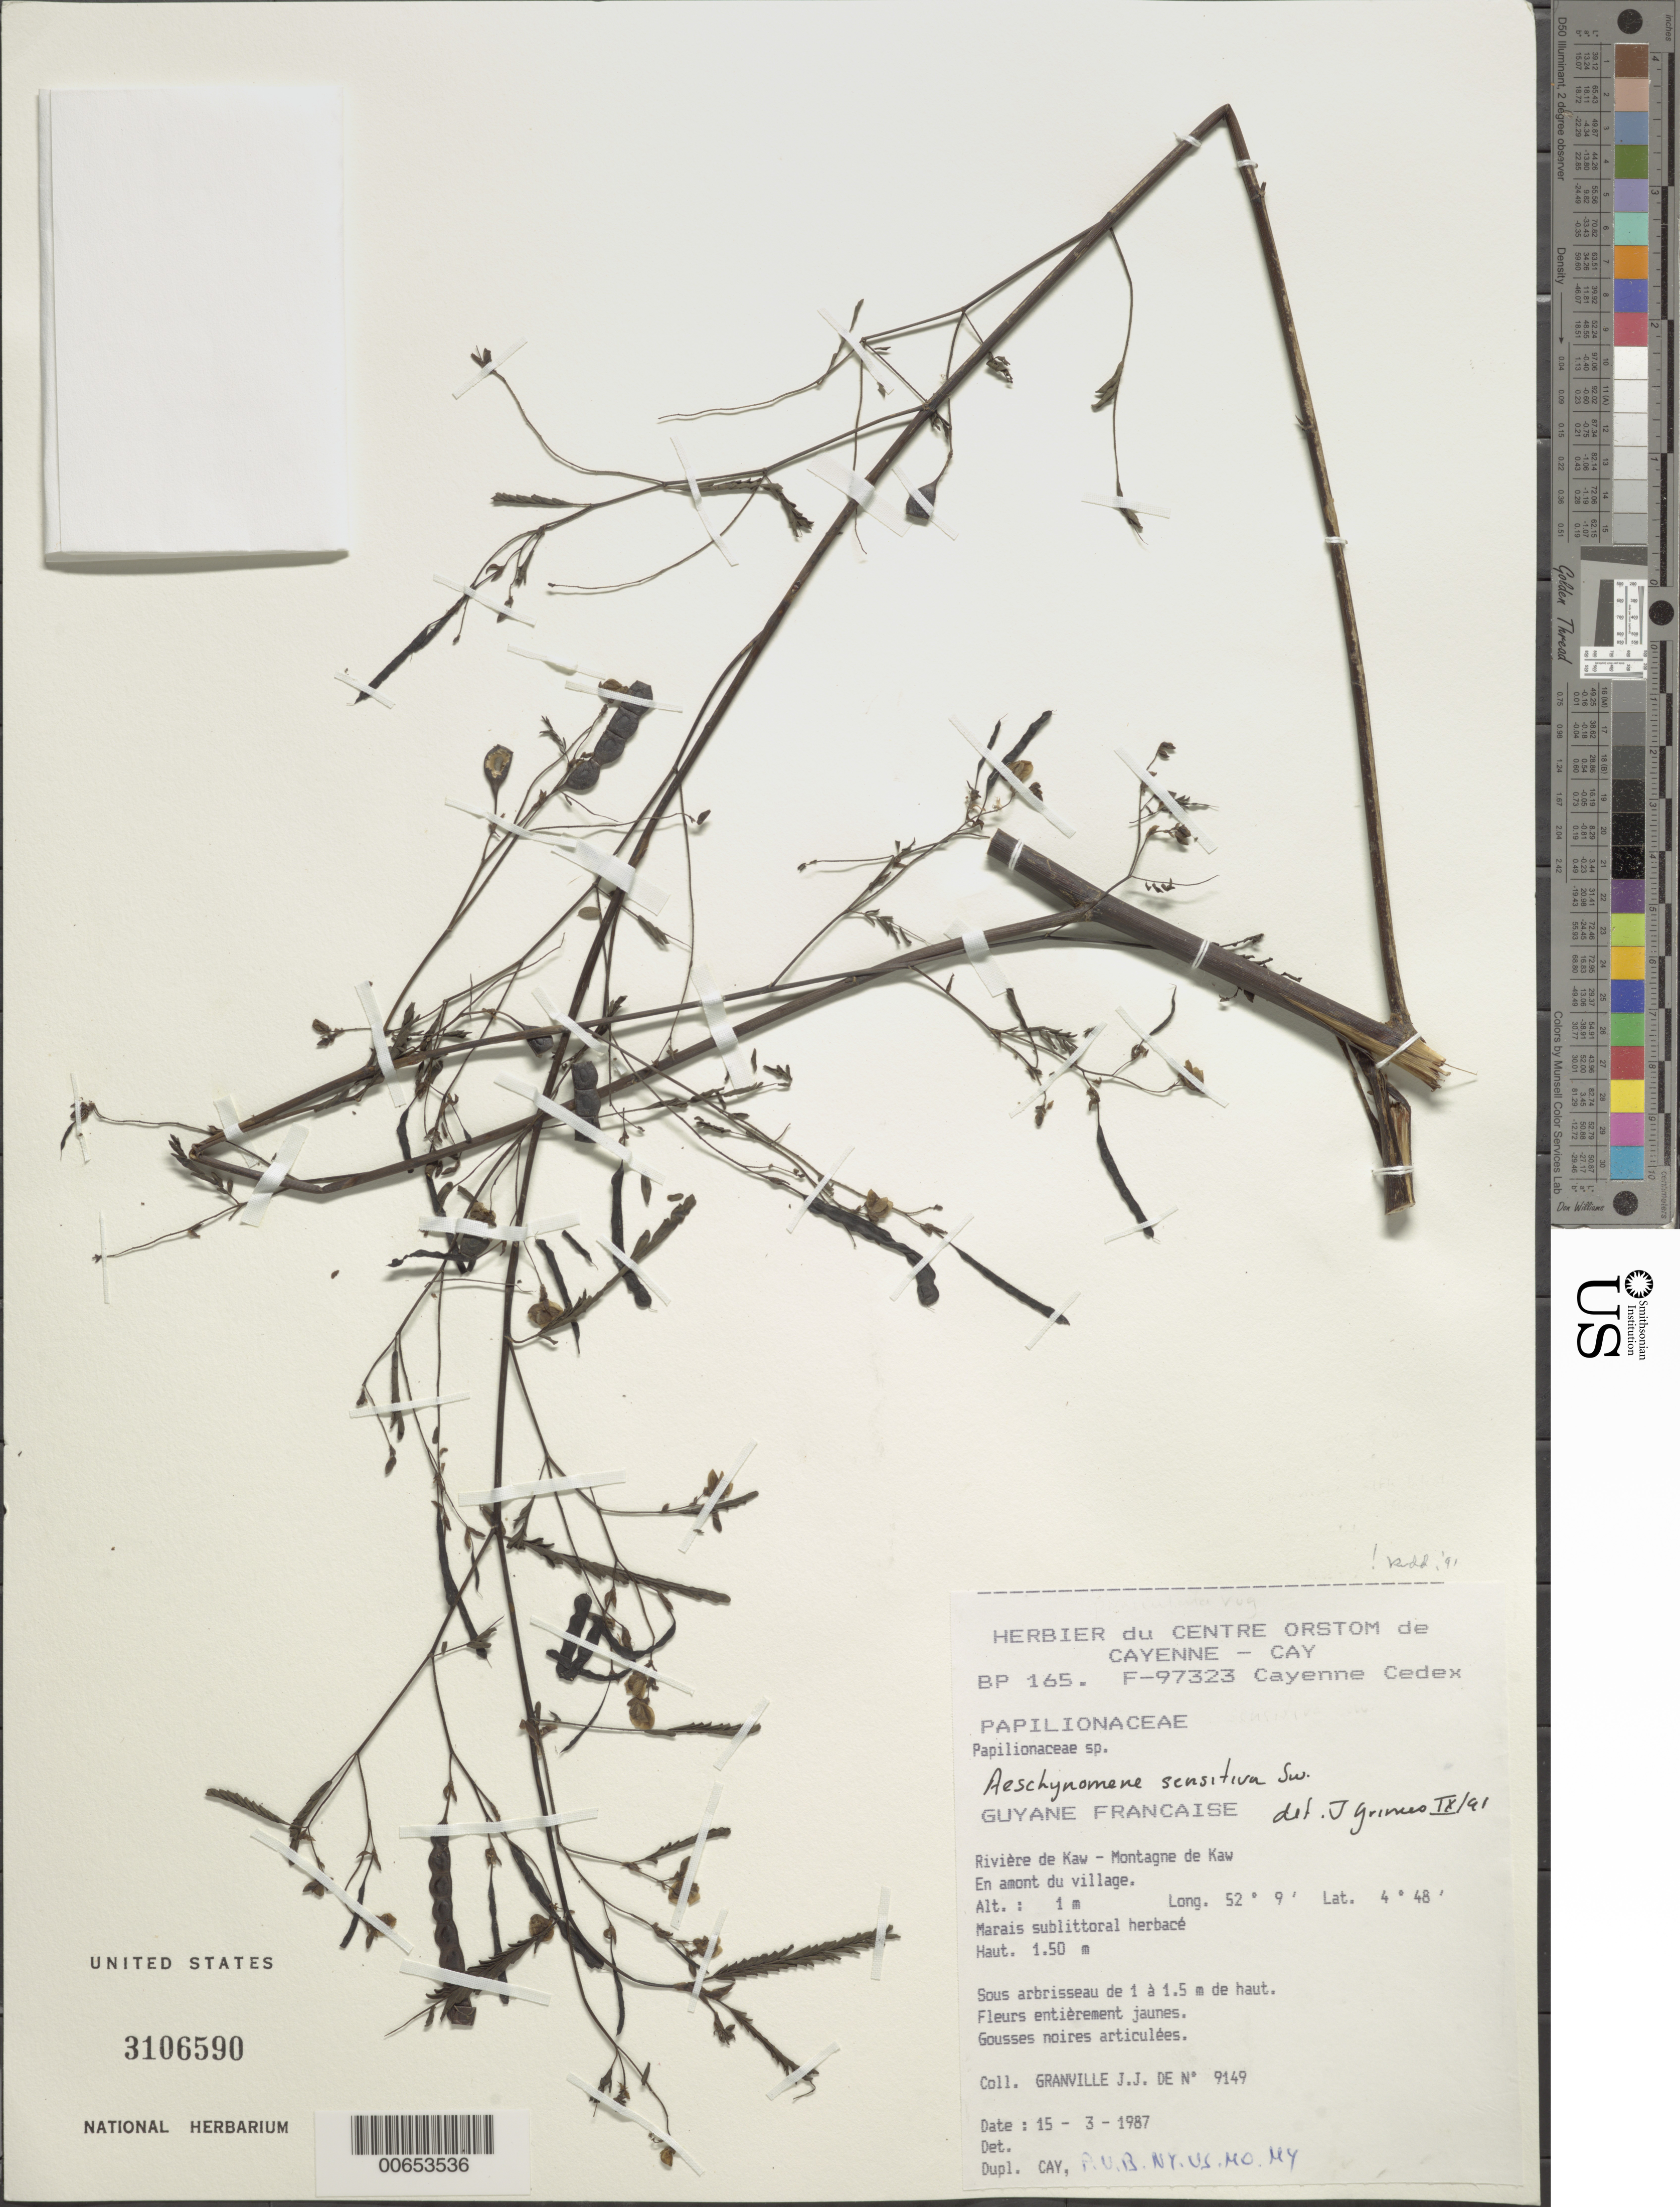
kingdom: Plantae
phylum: Tracheophyta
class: Magnoliopsida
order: Fabales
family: Fabaceae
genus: Aeschynomene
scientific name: Aeschynomene sensitiva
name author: Sw.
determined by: Grimes, J.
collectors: J.-J. de Granville et al.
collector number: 9149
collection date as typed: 15-Mar-87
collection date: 1987-03-15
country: French Guiana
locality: Rivière de Kaw, Montagne de Kaw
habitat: Marais sublittoral herbacée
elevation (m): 1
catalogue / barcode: US 3106590